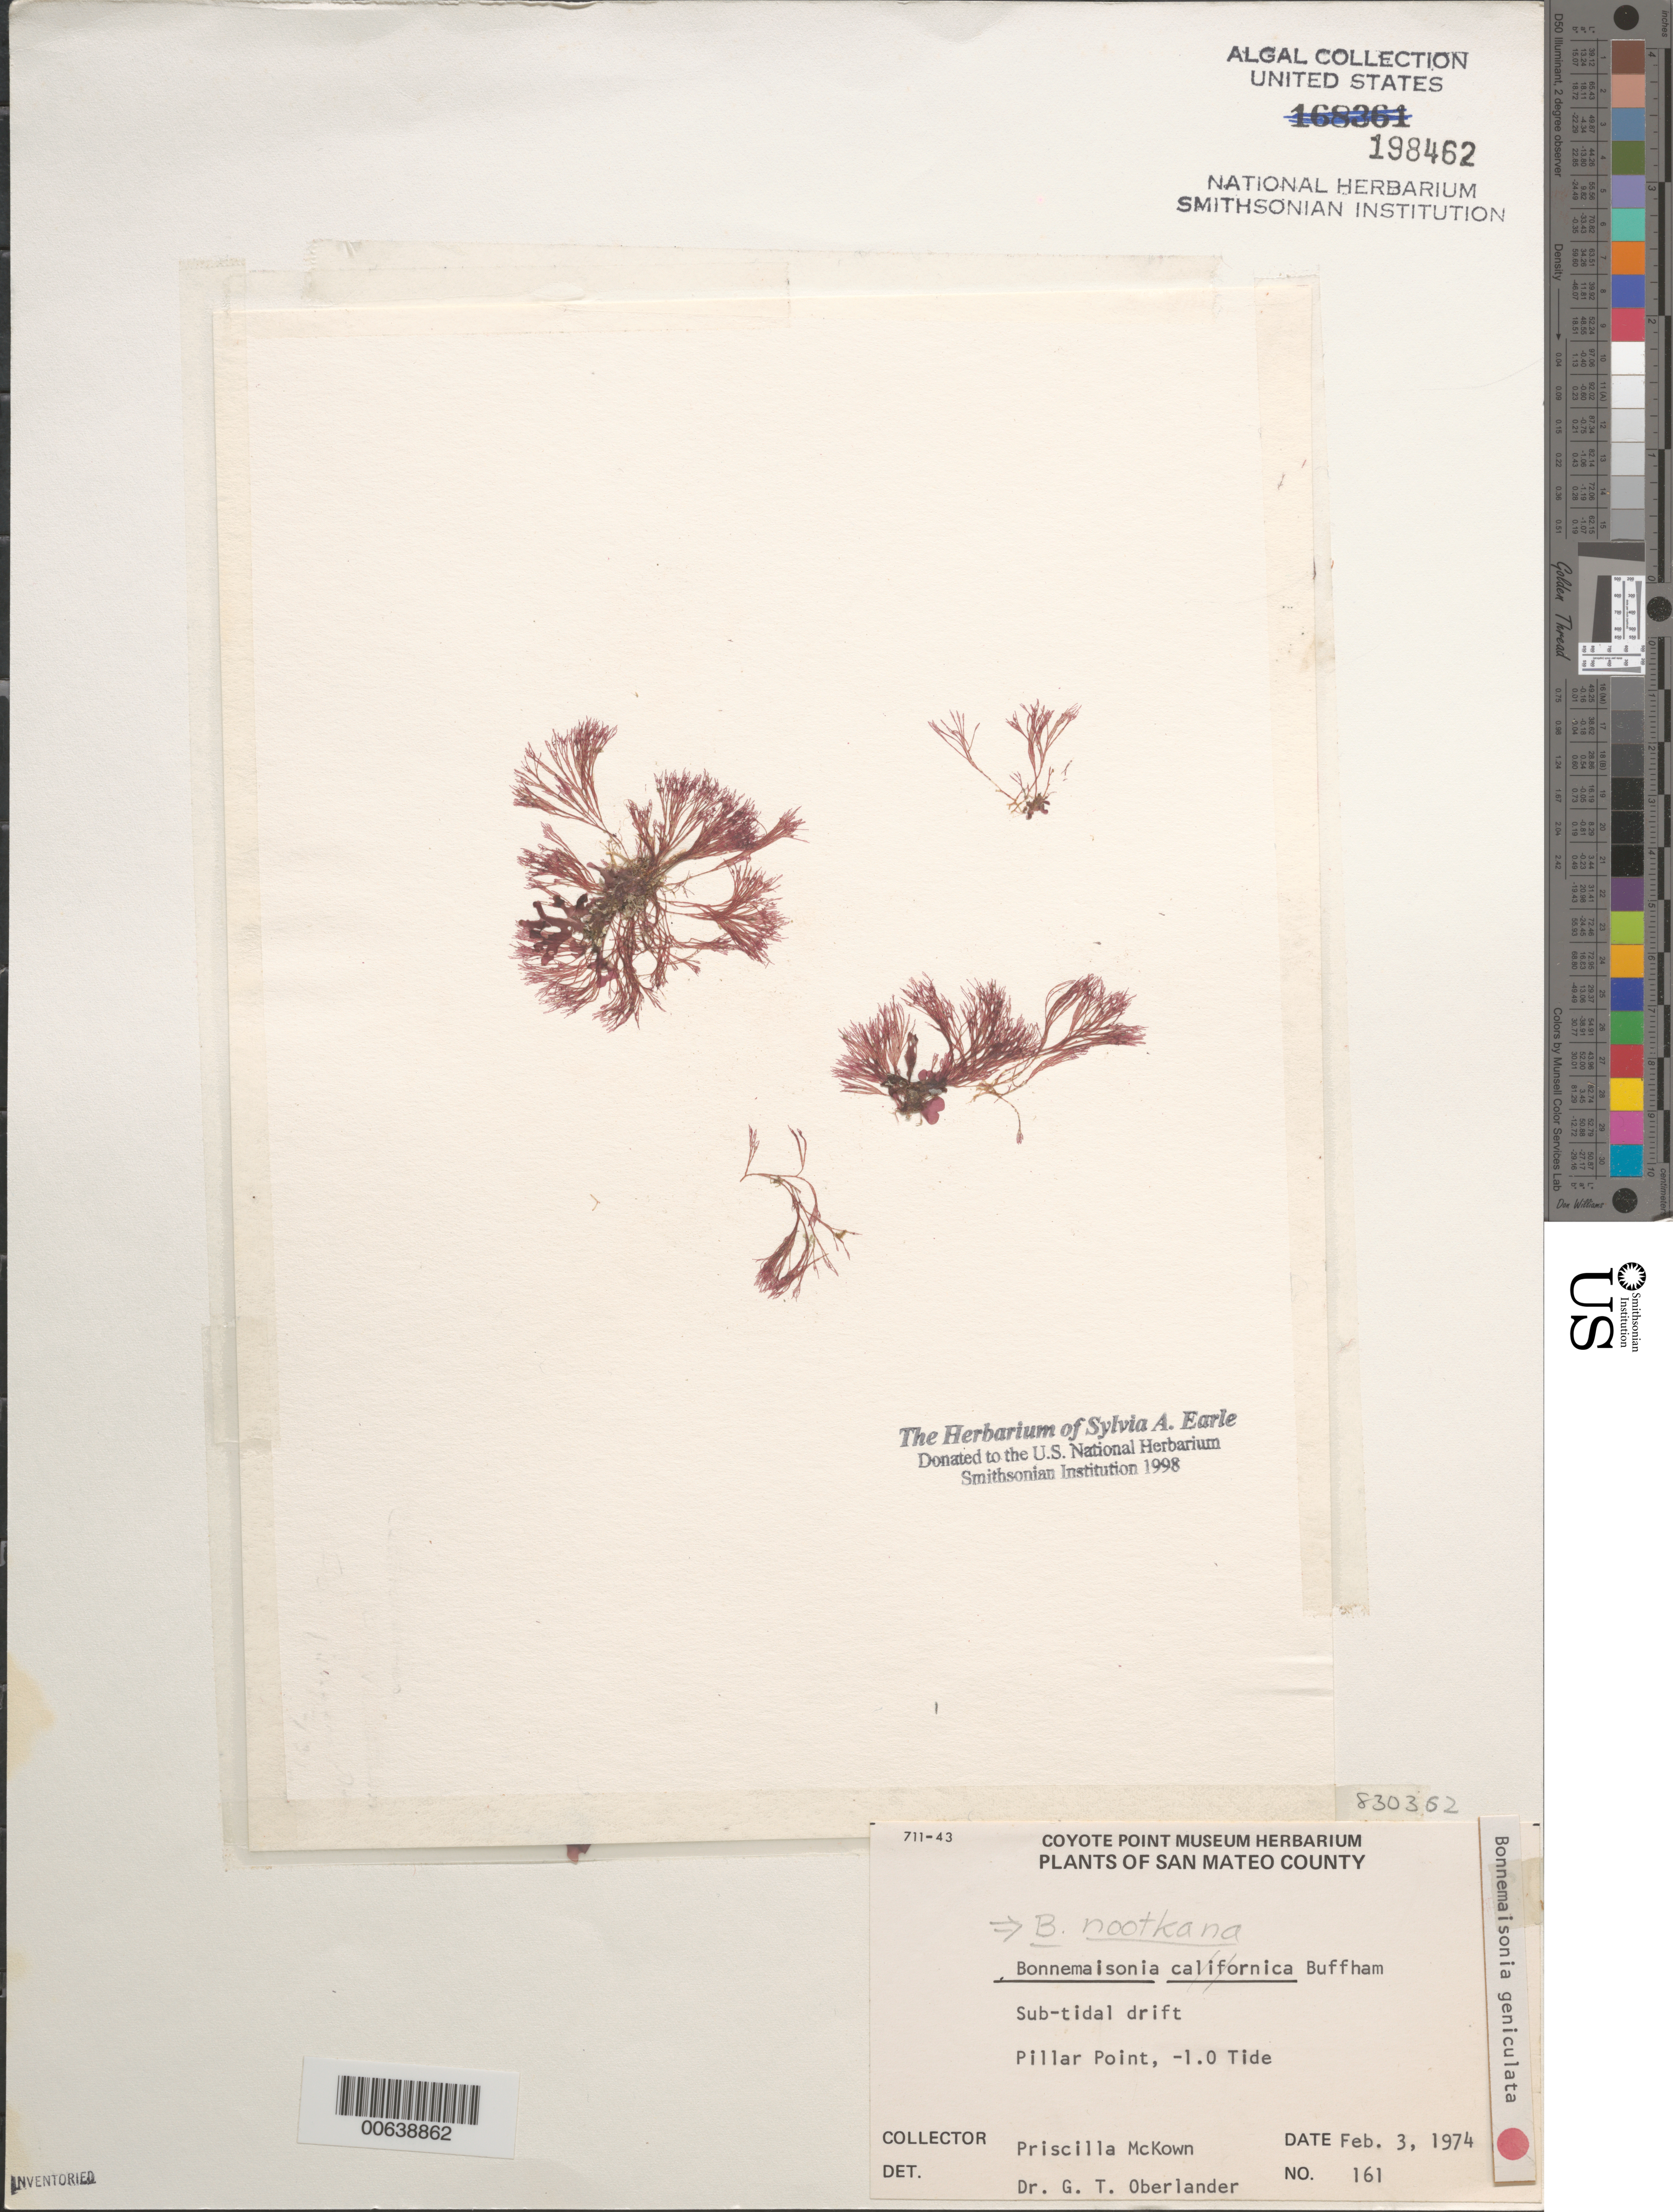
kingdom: Plantae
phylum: Rhodophyta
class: Florideophyceae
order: Bonnemaisoniales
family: Bonnemaisoniaceae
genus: Bonnemaisonia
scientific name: Bonnemaisonia nootkana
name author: (Esper) P.C. Silva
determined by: Oberlander, G. T.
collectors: P. McKown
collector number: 161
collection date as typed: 03 Feb 1974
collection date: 1974-02-03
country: United States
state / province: California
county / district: San Mateo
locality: Pillar Point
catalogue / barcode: US 198462